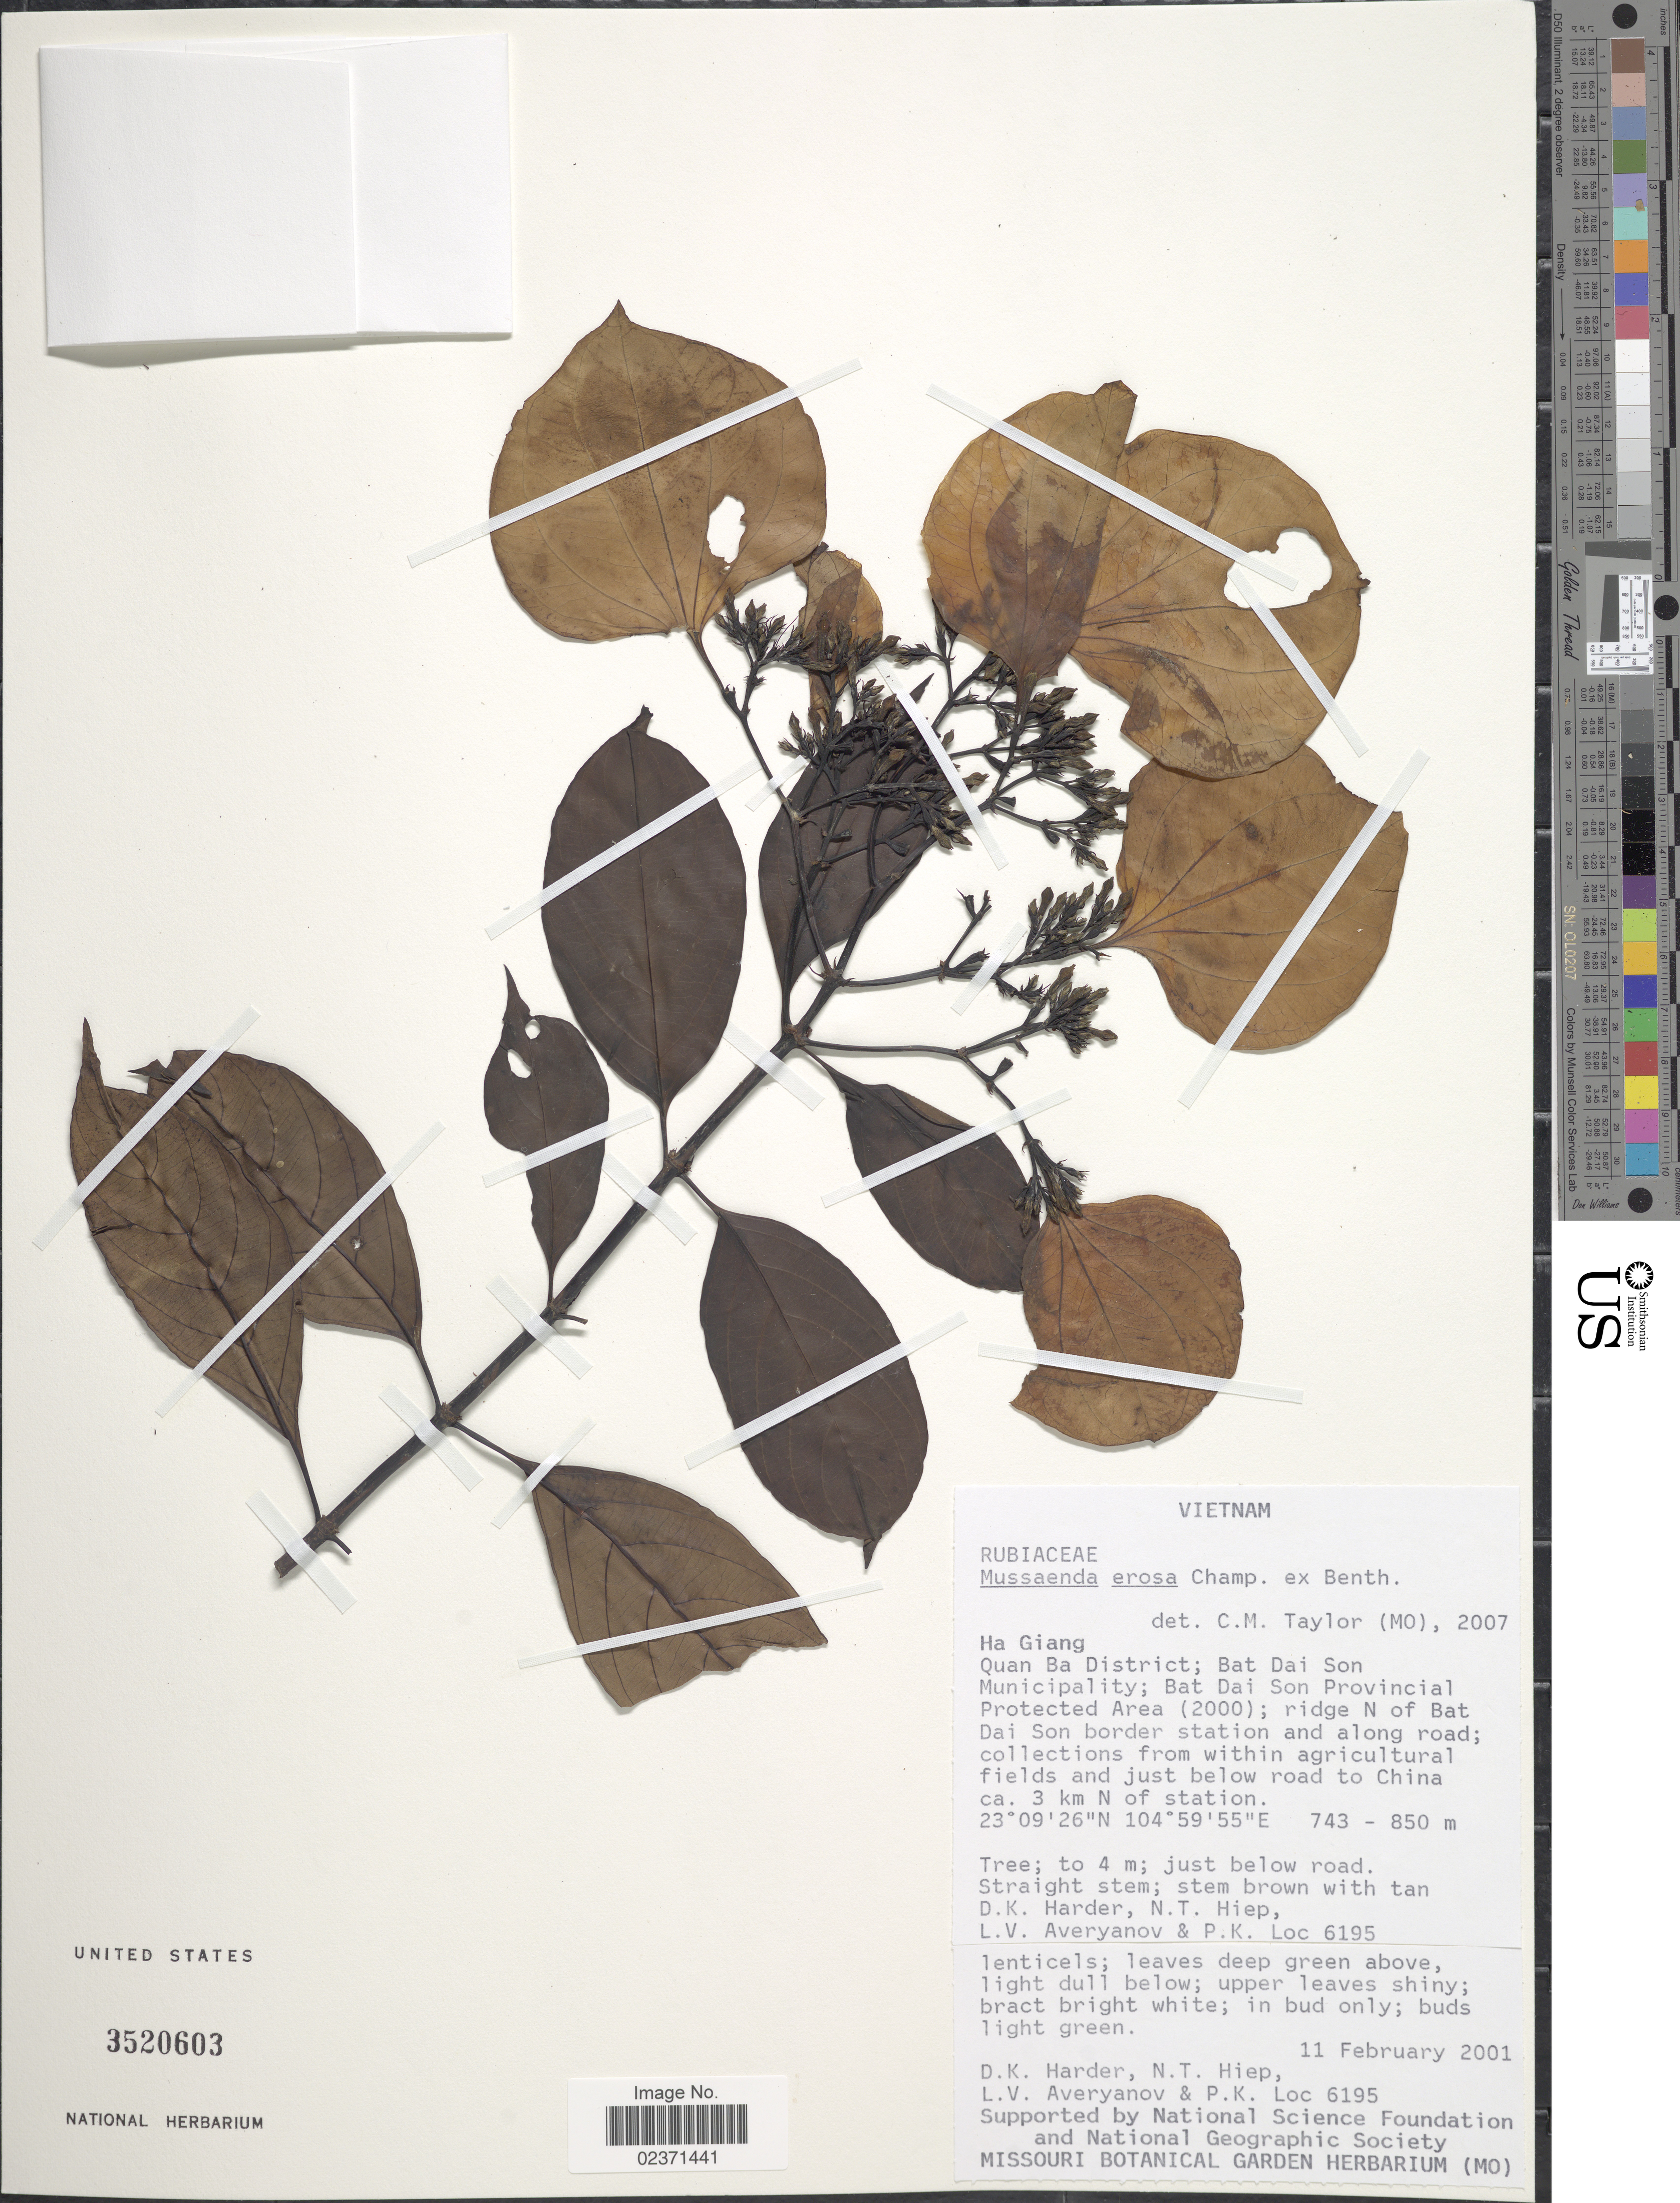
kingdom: Plantae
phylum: Tracheophyta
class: Magnoliopsida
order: Gentianales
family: Rubiaceae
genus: Mussaenda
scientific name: Mussaenda erosa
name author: Champ. ex Benth.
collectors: D. Harder, N. T. Hiep, L. Averyanov & P. K. Lôc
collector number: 6195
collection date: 2001-02-11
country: Vietnam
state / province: Ha Giang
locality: Quan Ba District; Bat Dai Son Municipality; Bat Dai Son Provincial Protected Area (2000); ridge N of Bat Dai Son border station and along road; within agricultural fields and just below road to China ca. 3 km N of station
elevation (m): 743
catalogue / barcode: US 3520603